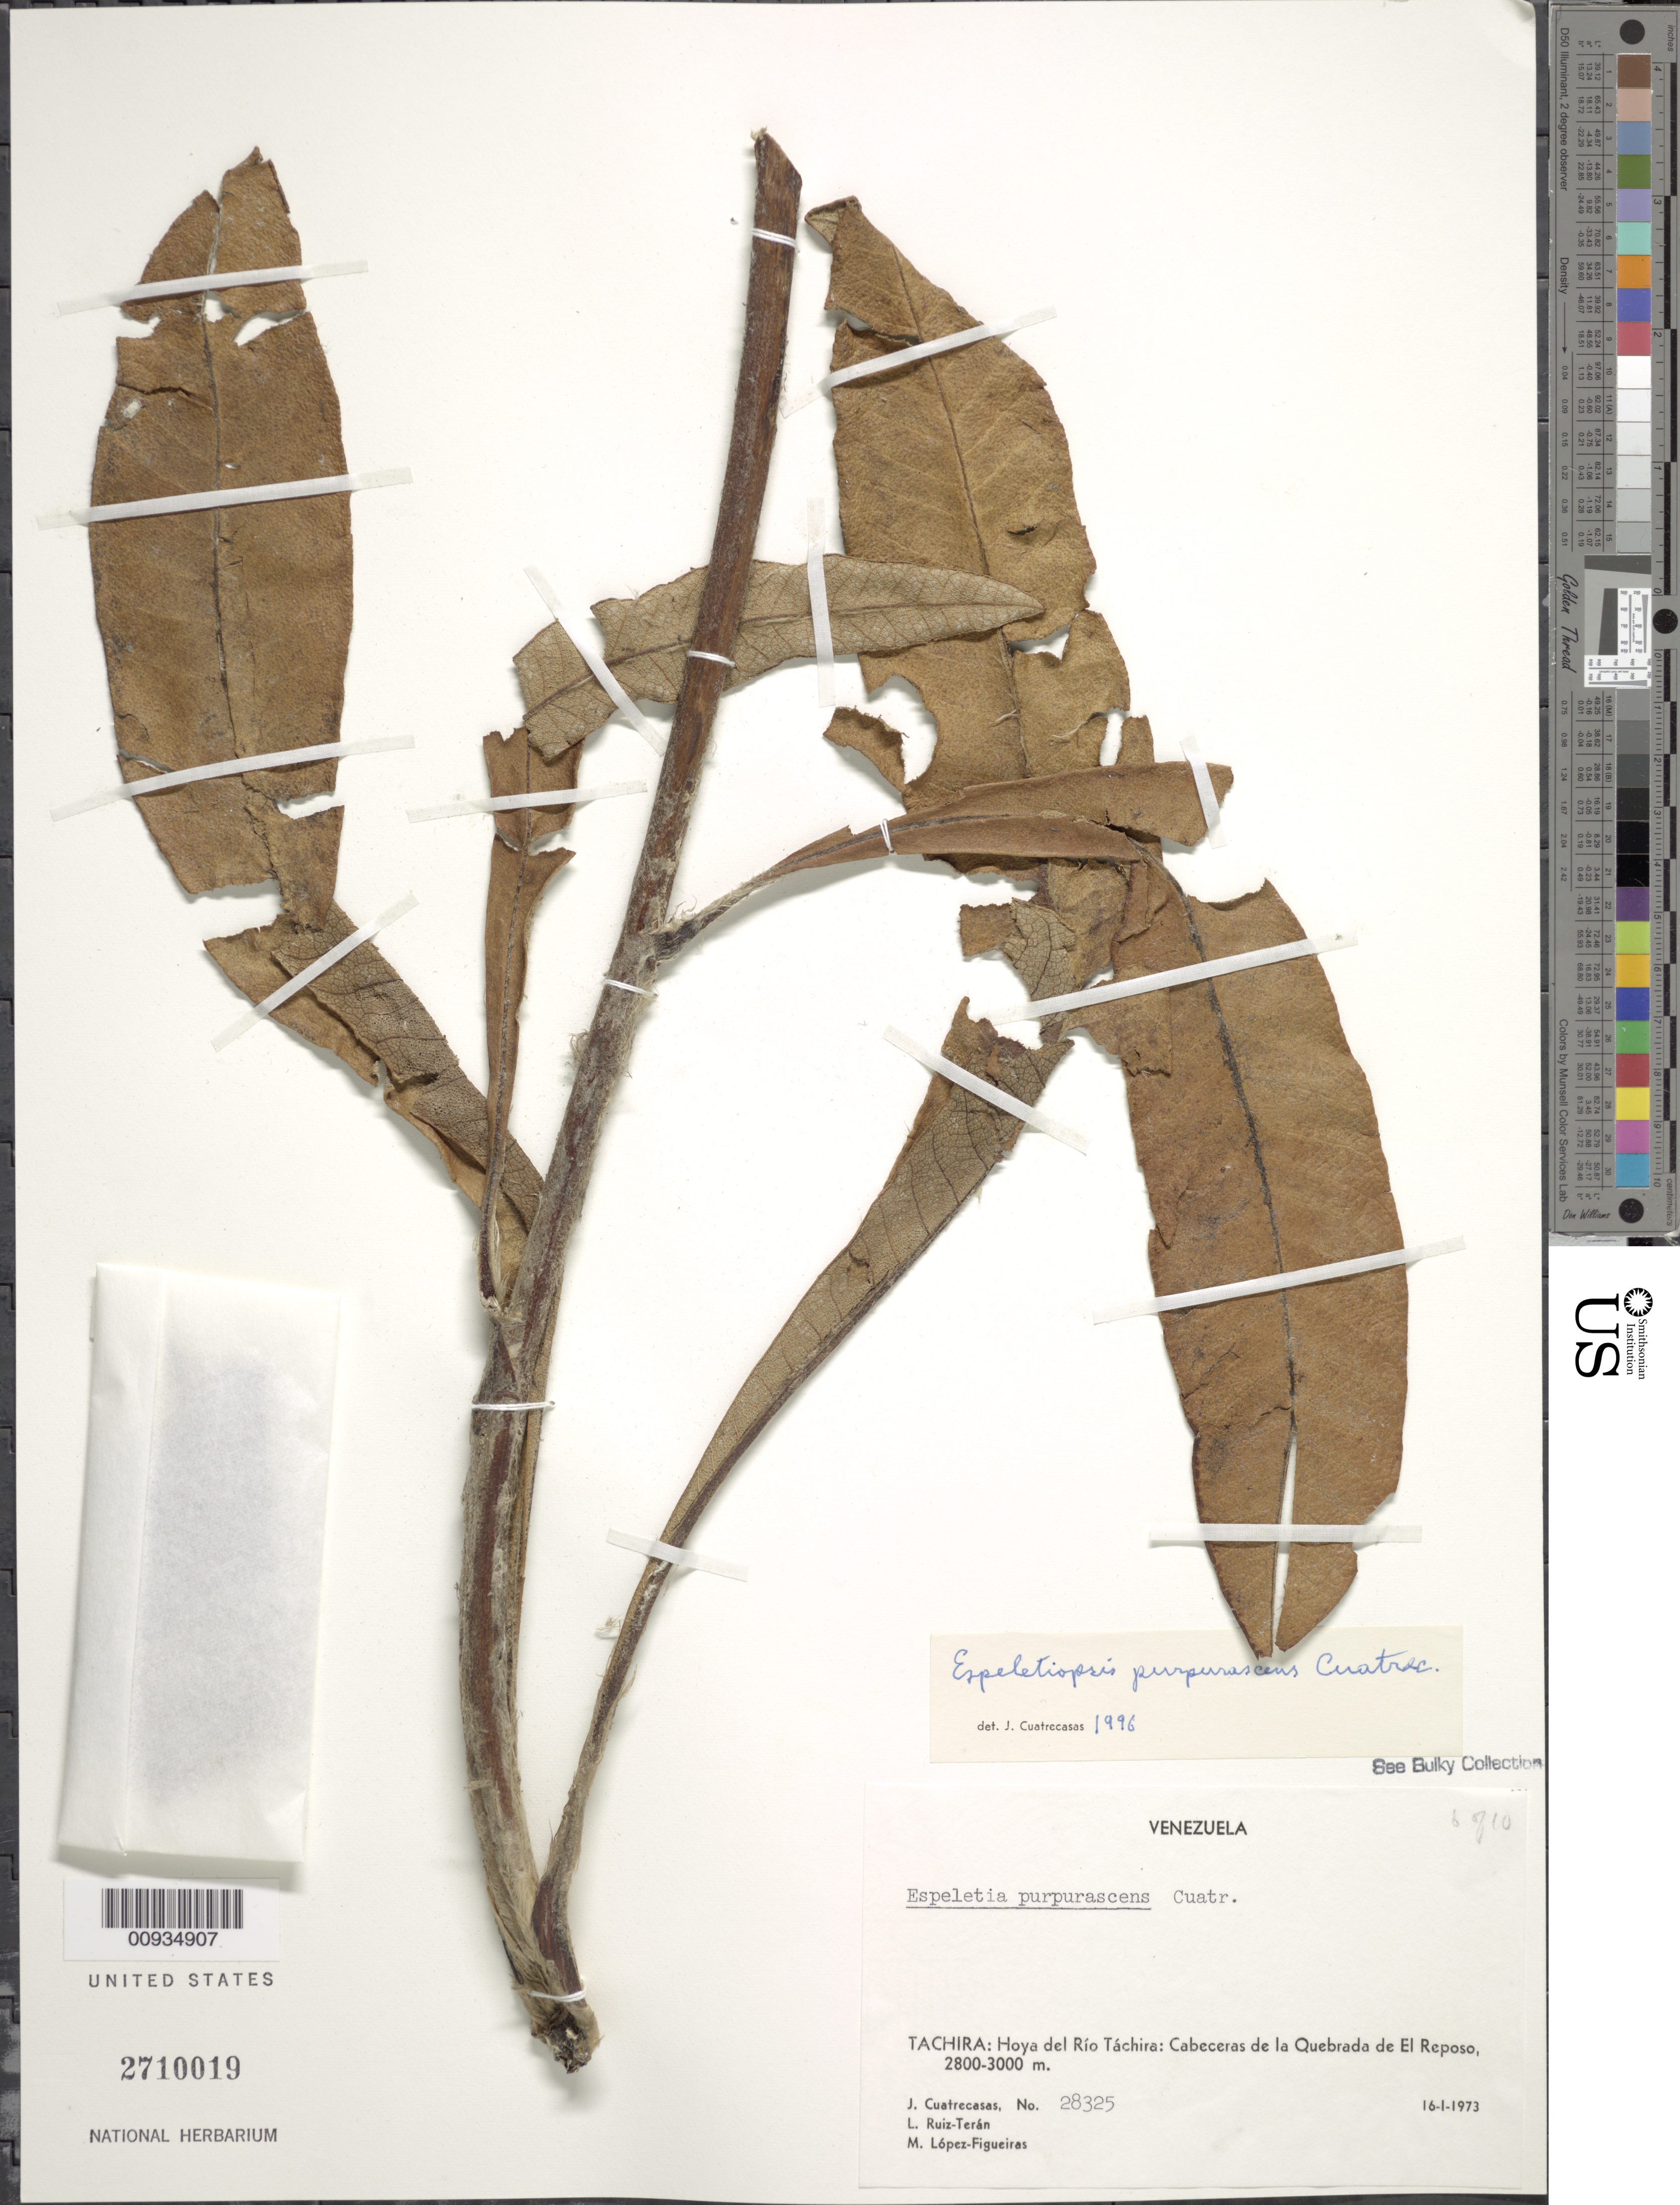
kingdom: Plantae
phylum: Tracheophyta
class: Magnoliopsida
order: Asterales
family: Asteraceae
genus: Espeletiopsis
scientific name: Espeletiopsis purpurascens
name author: (Cuatrec.) Cuatrec.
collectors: J. Cuatrecasas, L. E. Ruíz-Terán & M. López Figueiras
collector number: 28325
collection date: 1973-01-16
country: Venezuela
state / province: Tachira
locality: Hoya del Rio Tachira, Cabeceras de la Quebrada de El Reposo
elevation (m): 2800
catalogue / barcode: US 2710019